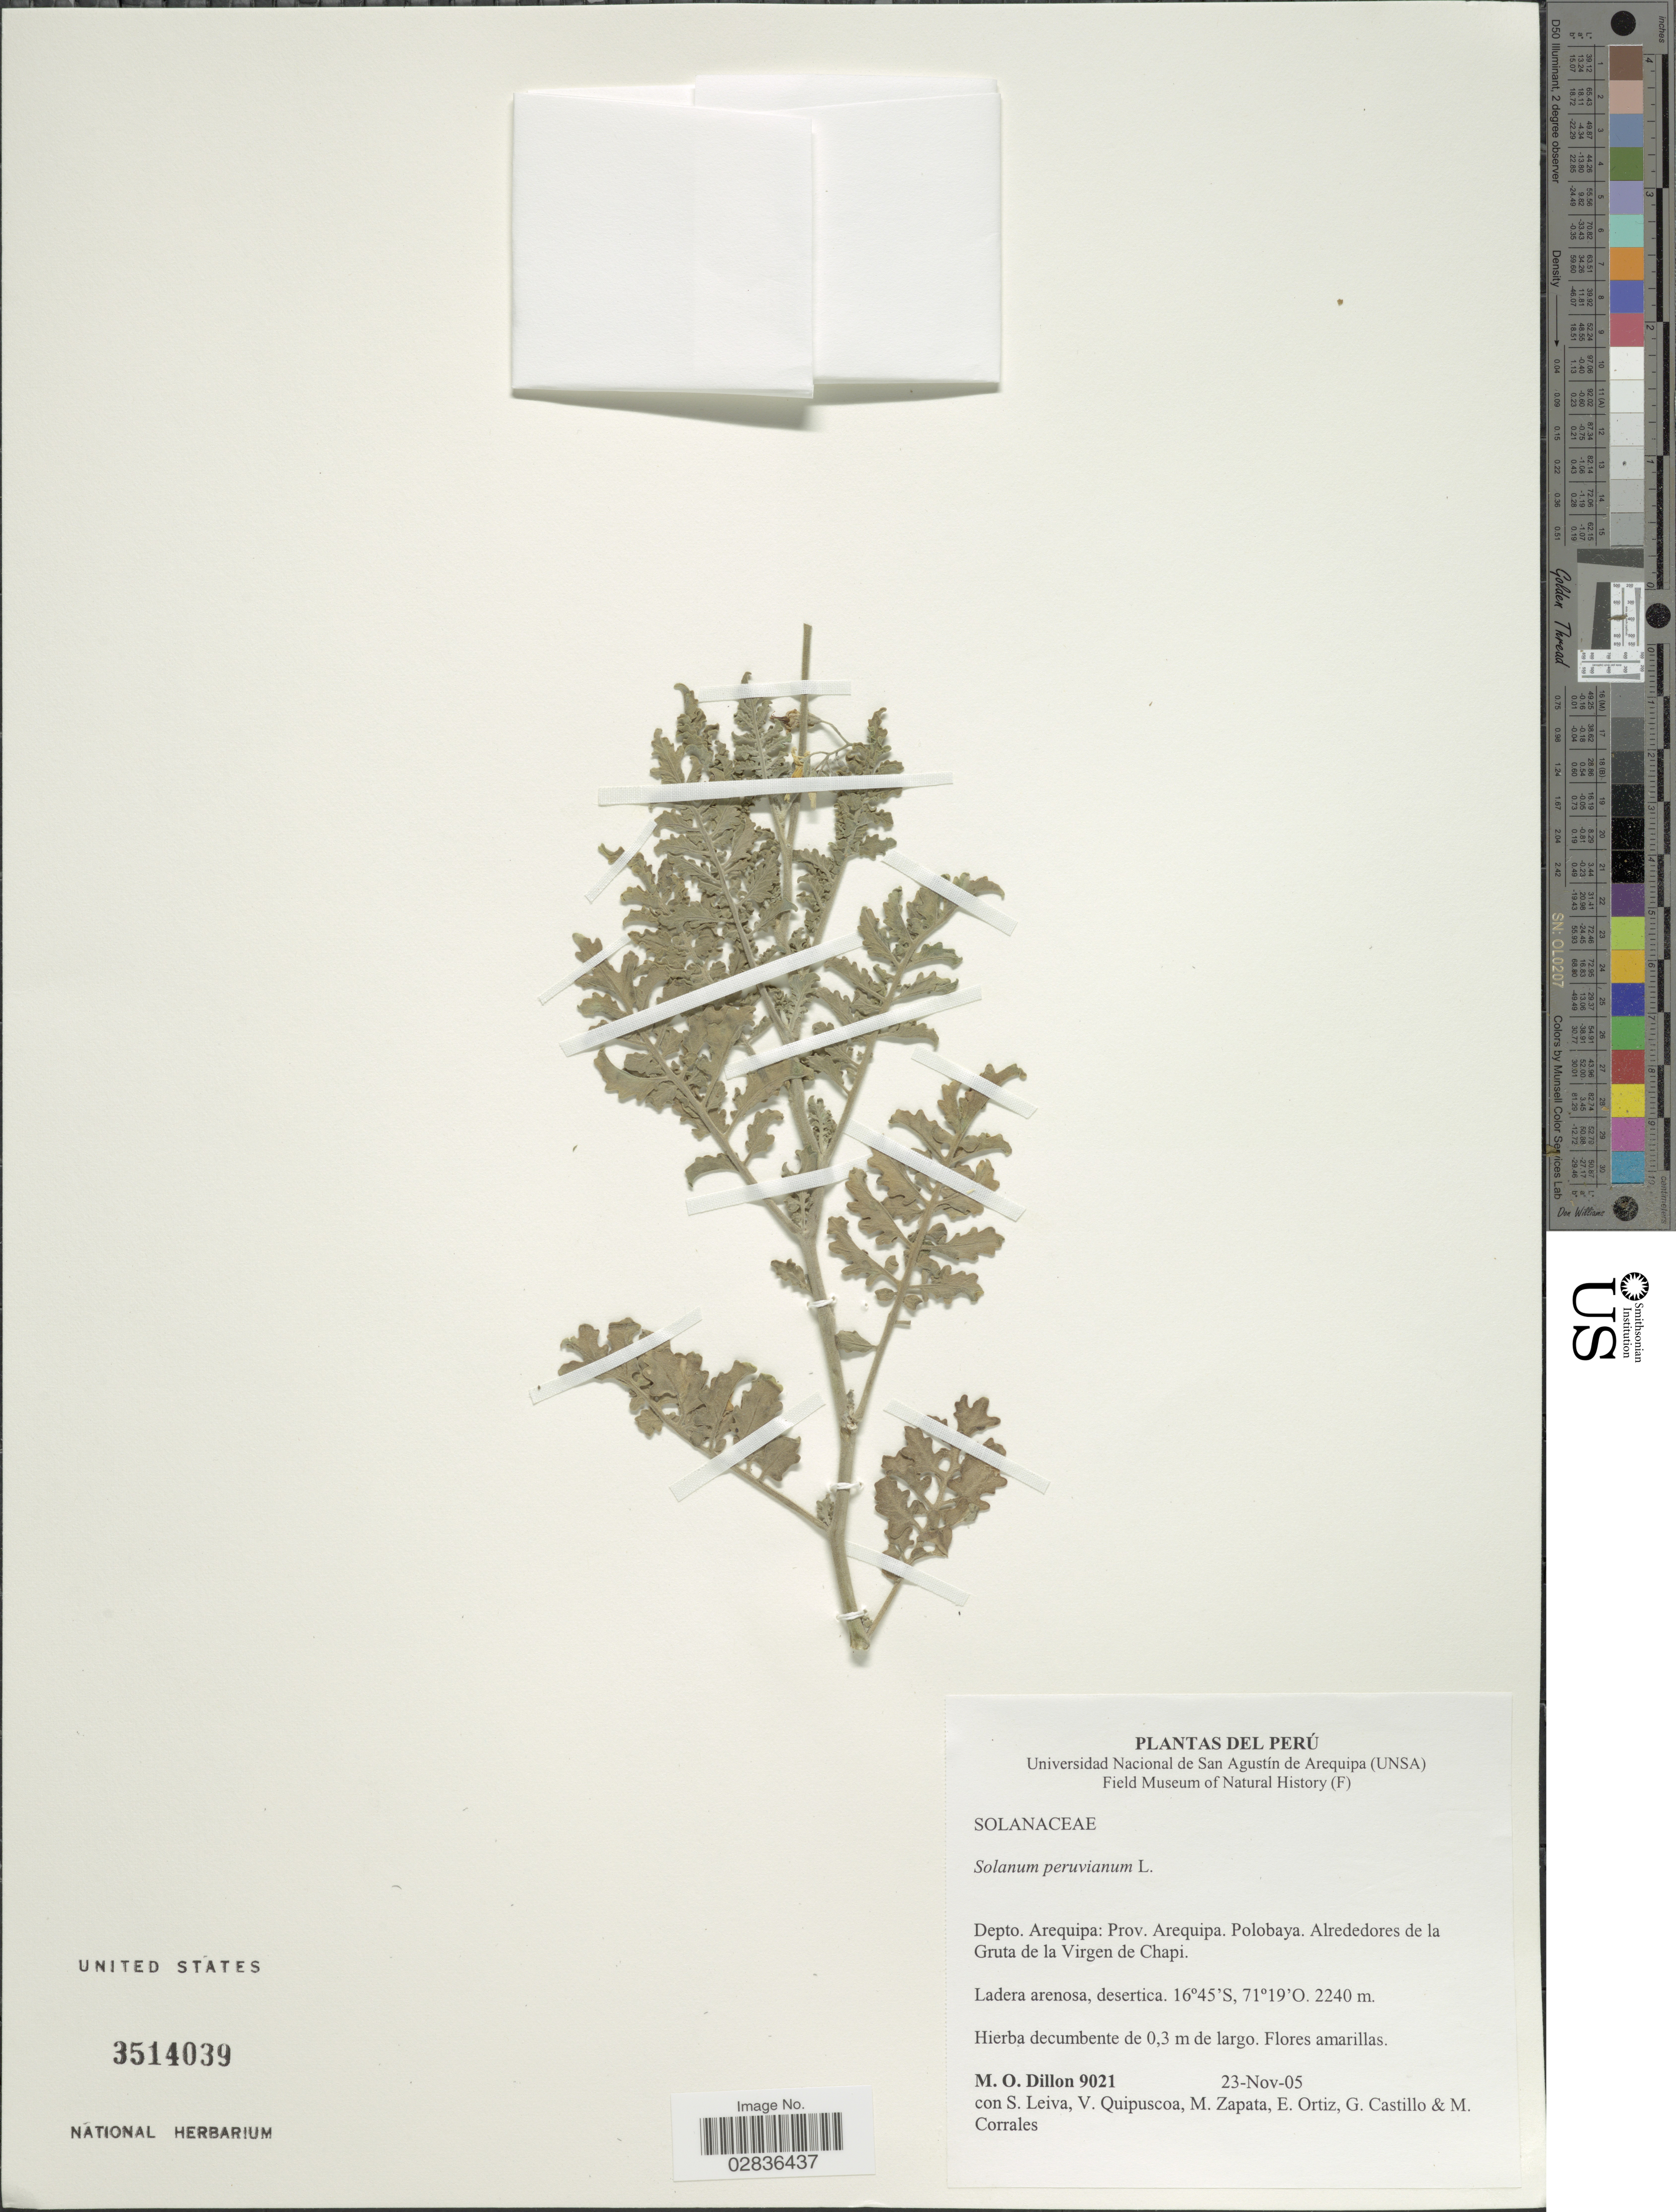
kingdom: Plantae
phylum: Tracheophyta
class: Magnoliopsida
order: Solanales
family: Solanaceae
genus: Solanum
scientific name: Solanum peruvianum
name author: L.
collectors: M. O. Dillon, S. Leiva, V. Quipuscoa, M. Zapata & et al.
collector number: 9021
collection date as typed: Transcribed d/m/y: 23/11/5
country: Peru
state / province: Arequipa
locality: Depto. Arequipa: Prov. Arequipa. Polobaya. Alrededores de la Gruta de la Virgen de Chapi.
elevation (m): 2240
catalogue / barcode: US 3514039